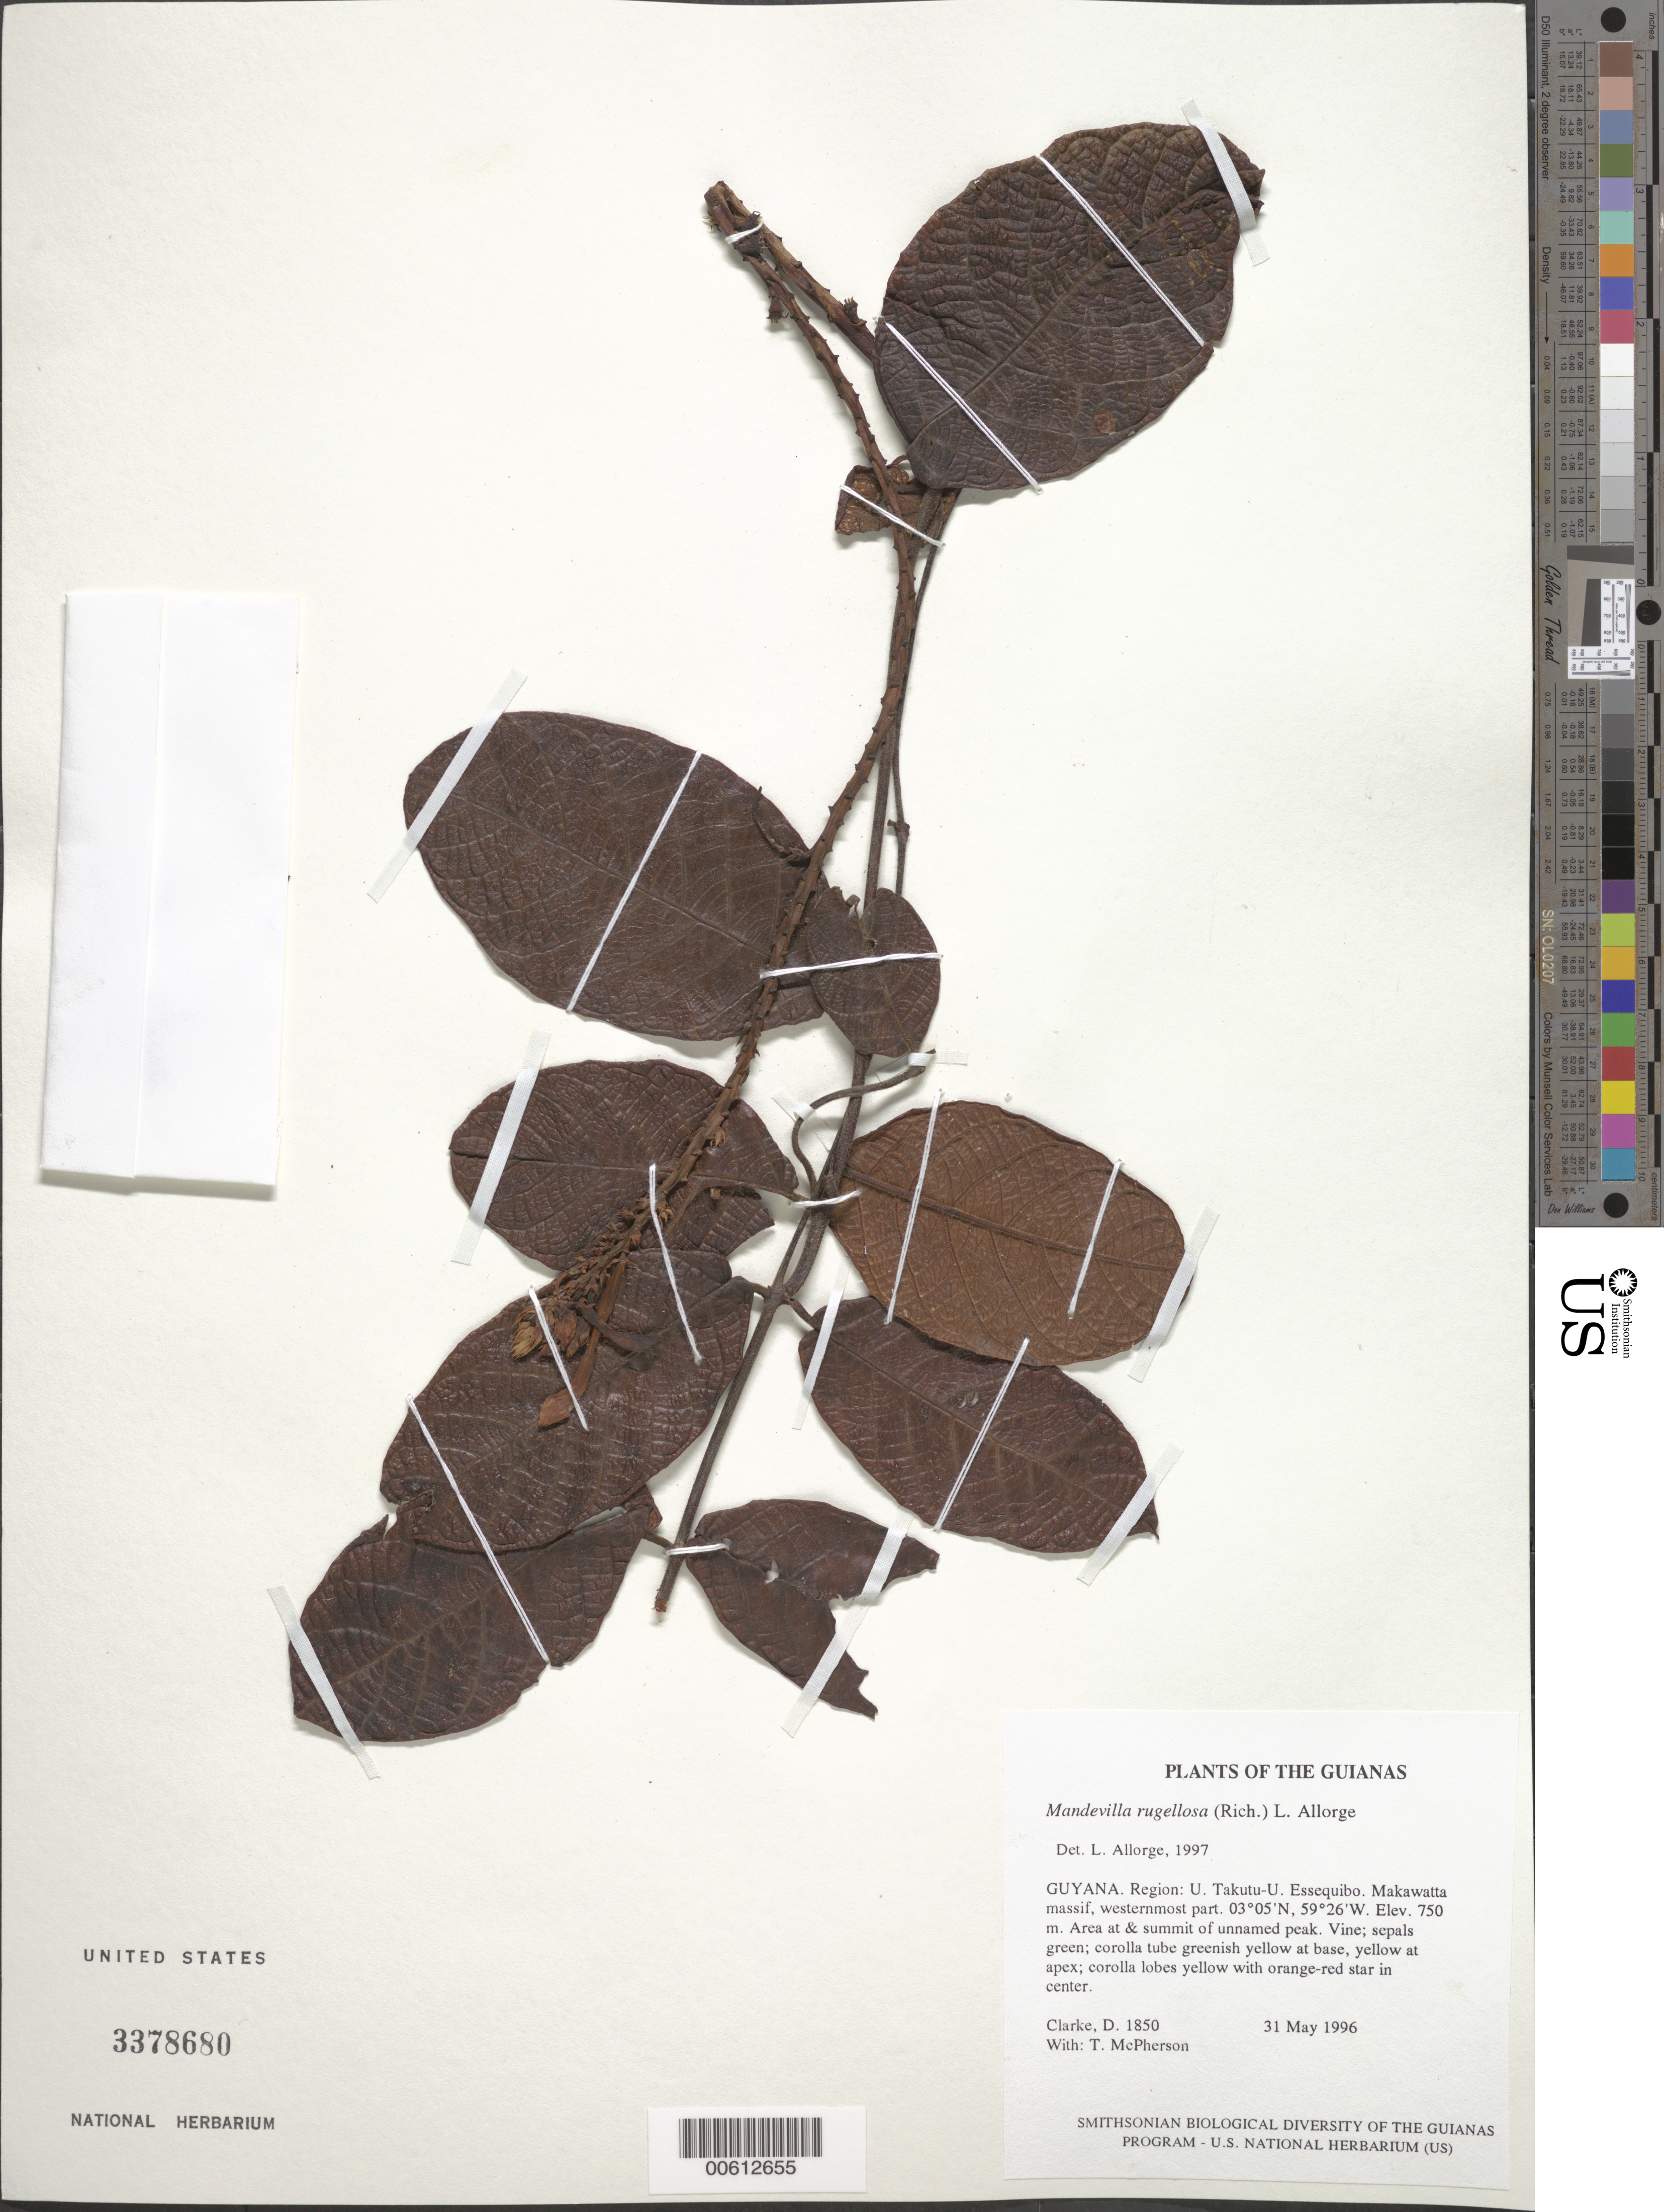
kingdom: Plantae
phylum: Tracheophyta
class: Magnoliopsida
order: Gentianales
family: Apocynaceae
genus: Mandevilla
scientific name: Mandevilla rugellosa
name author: (Rich.) L. Allorge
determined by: Allorge, L.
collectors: H. D. Clarke & T. McPherson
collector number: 1850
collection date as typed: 31 May 1996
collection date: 1996-05-31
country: Guyana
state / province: U. Takutu-U. Essequibo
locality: Makawatta massif, westernmost part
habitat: Area at & summit of unnamed peak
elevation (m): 250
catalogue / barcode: US 3378680